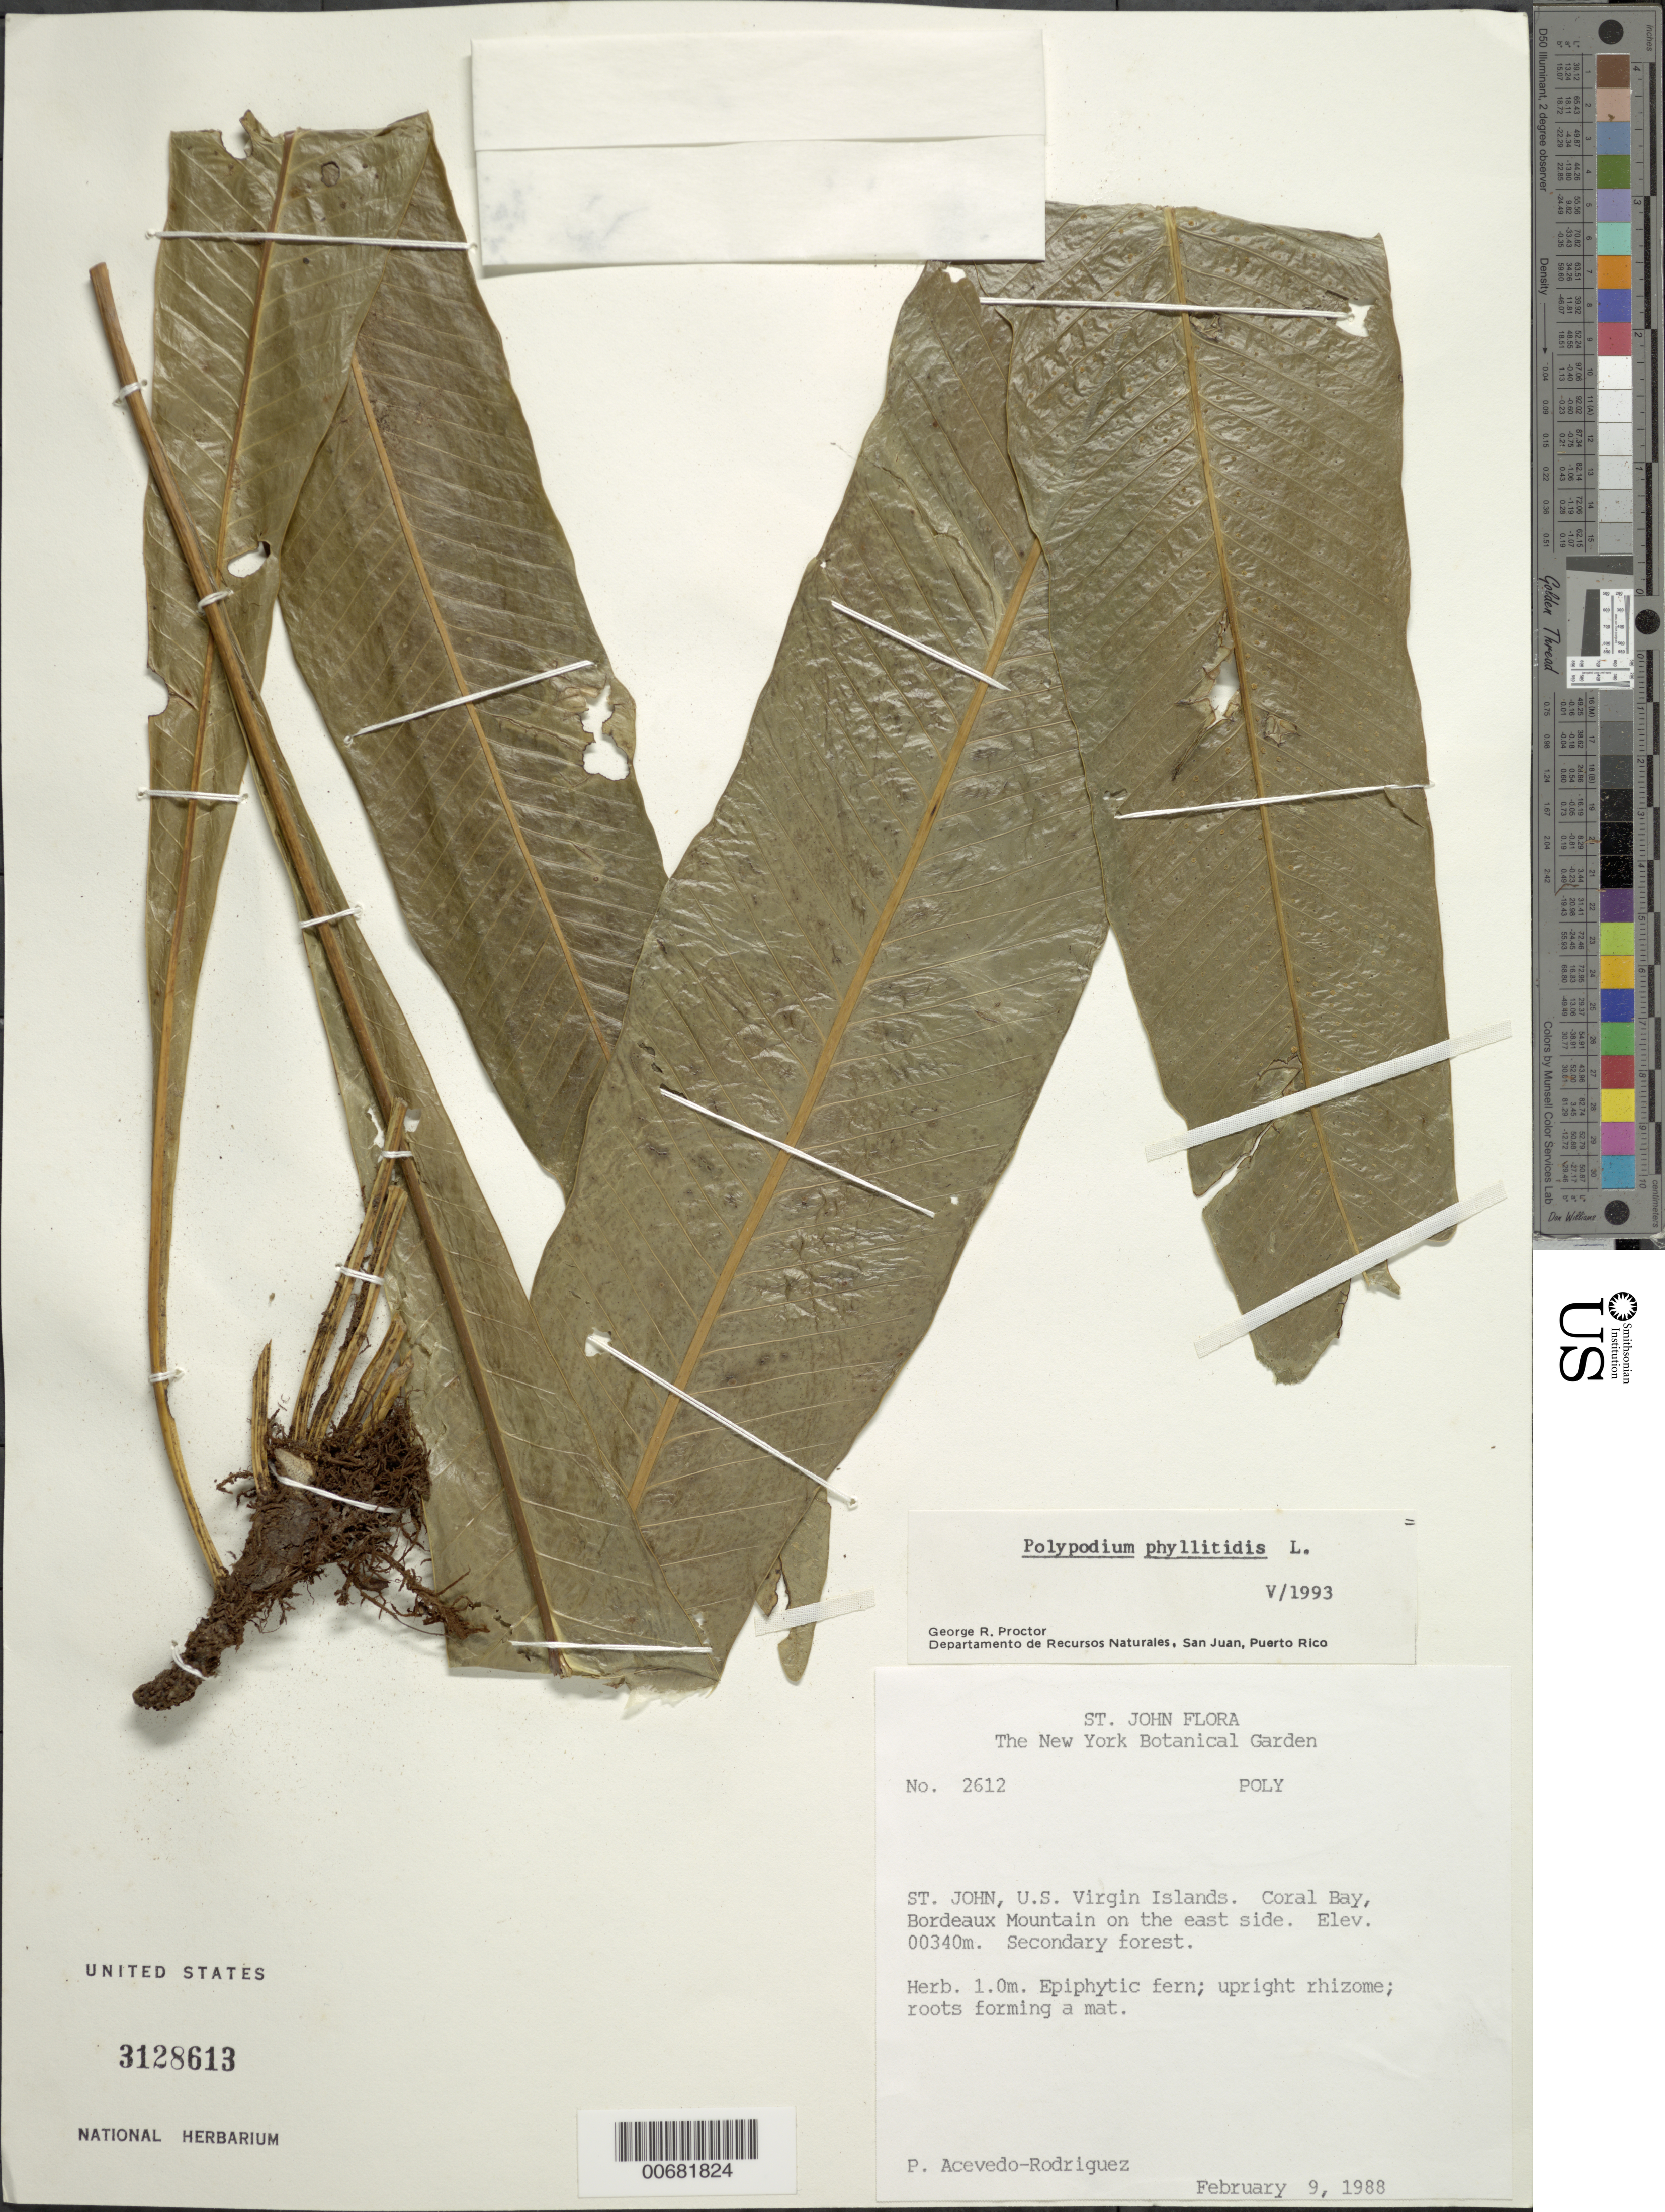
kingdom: Plantae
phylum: Tracheophyta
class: Polypodiopsida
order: Polypodiales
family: Polypodiaceae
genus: Campyloneurum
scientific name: Campyloneurum phyllitidis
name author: (L.) C. Presl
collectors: P. Acevedo-Rodr.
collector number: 2612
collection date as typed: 09 Feb 1988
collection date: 1988-02-09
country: U.S. Virgin Islands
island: St. John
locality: Bordeaux Mountain, East side, Coral Bay.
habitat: Secondary forest.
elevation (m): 340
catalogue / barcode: US 3128613